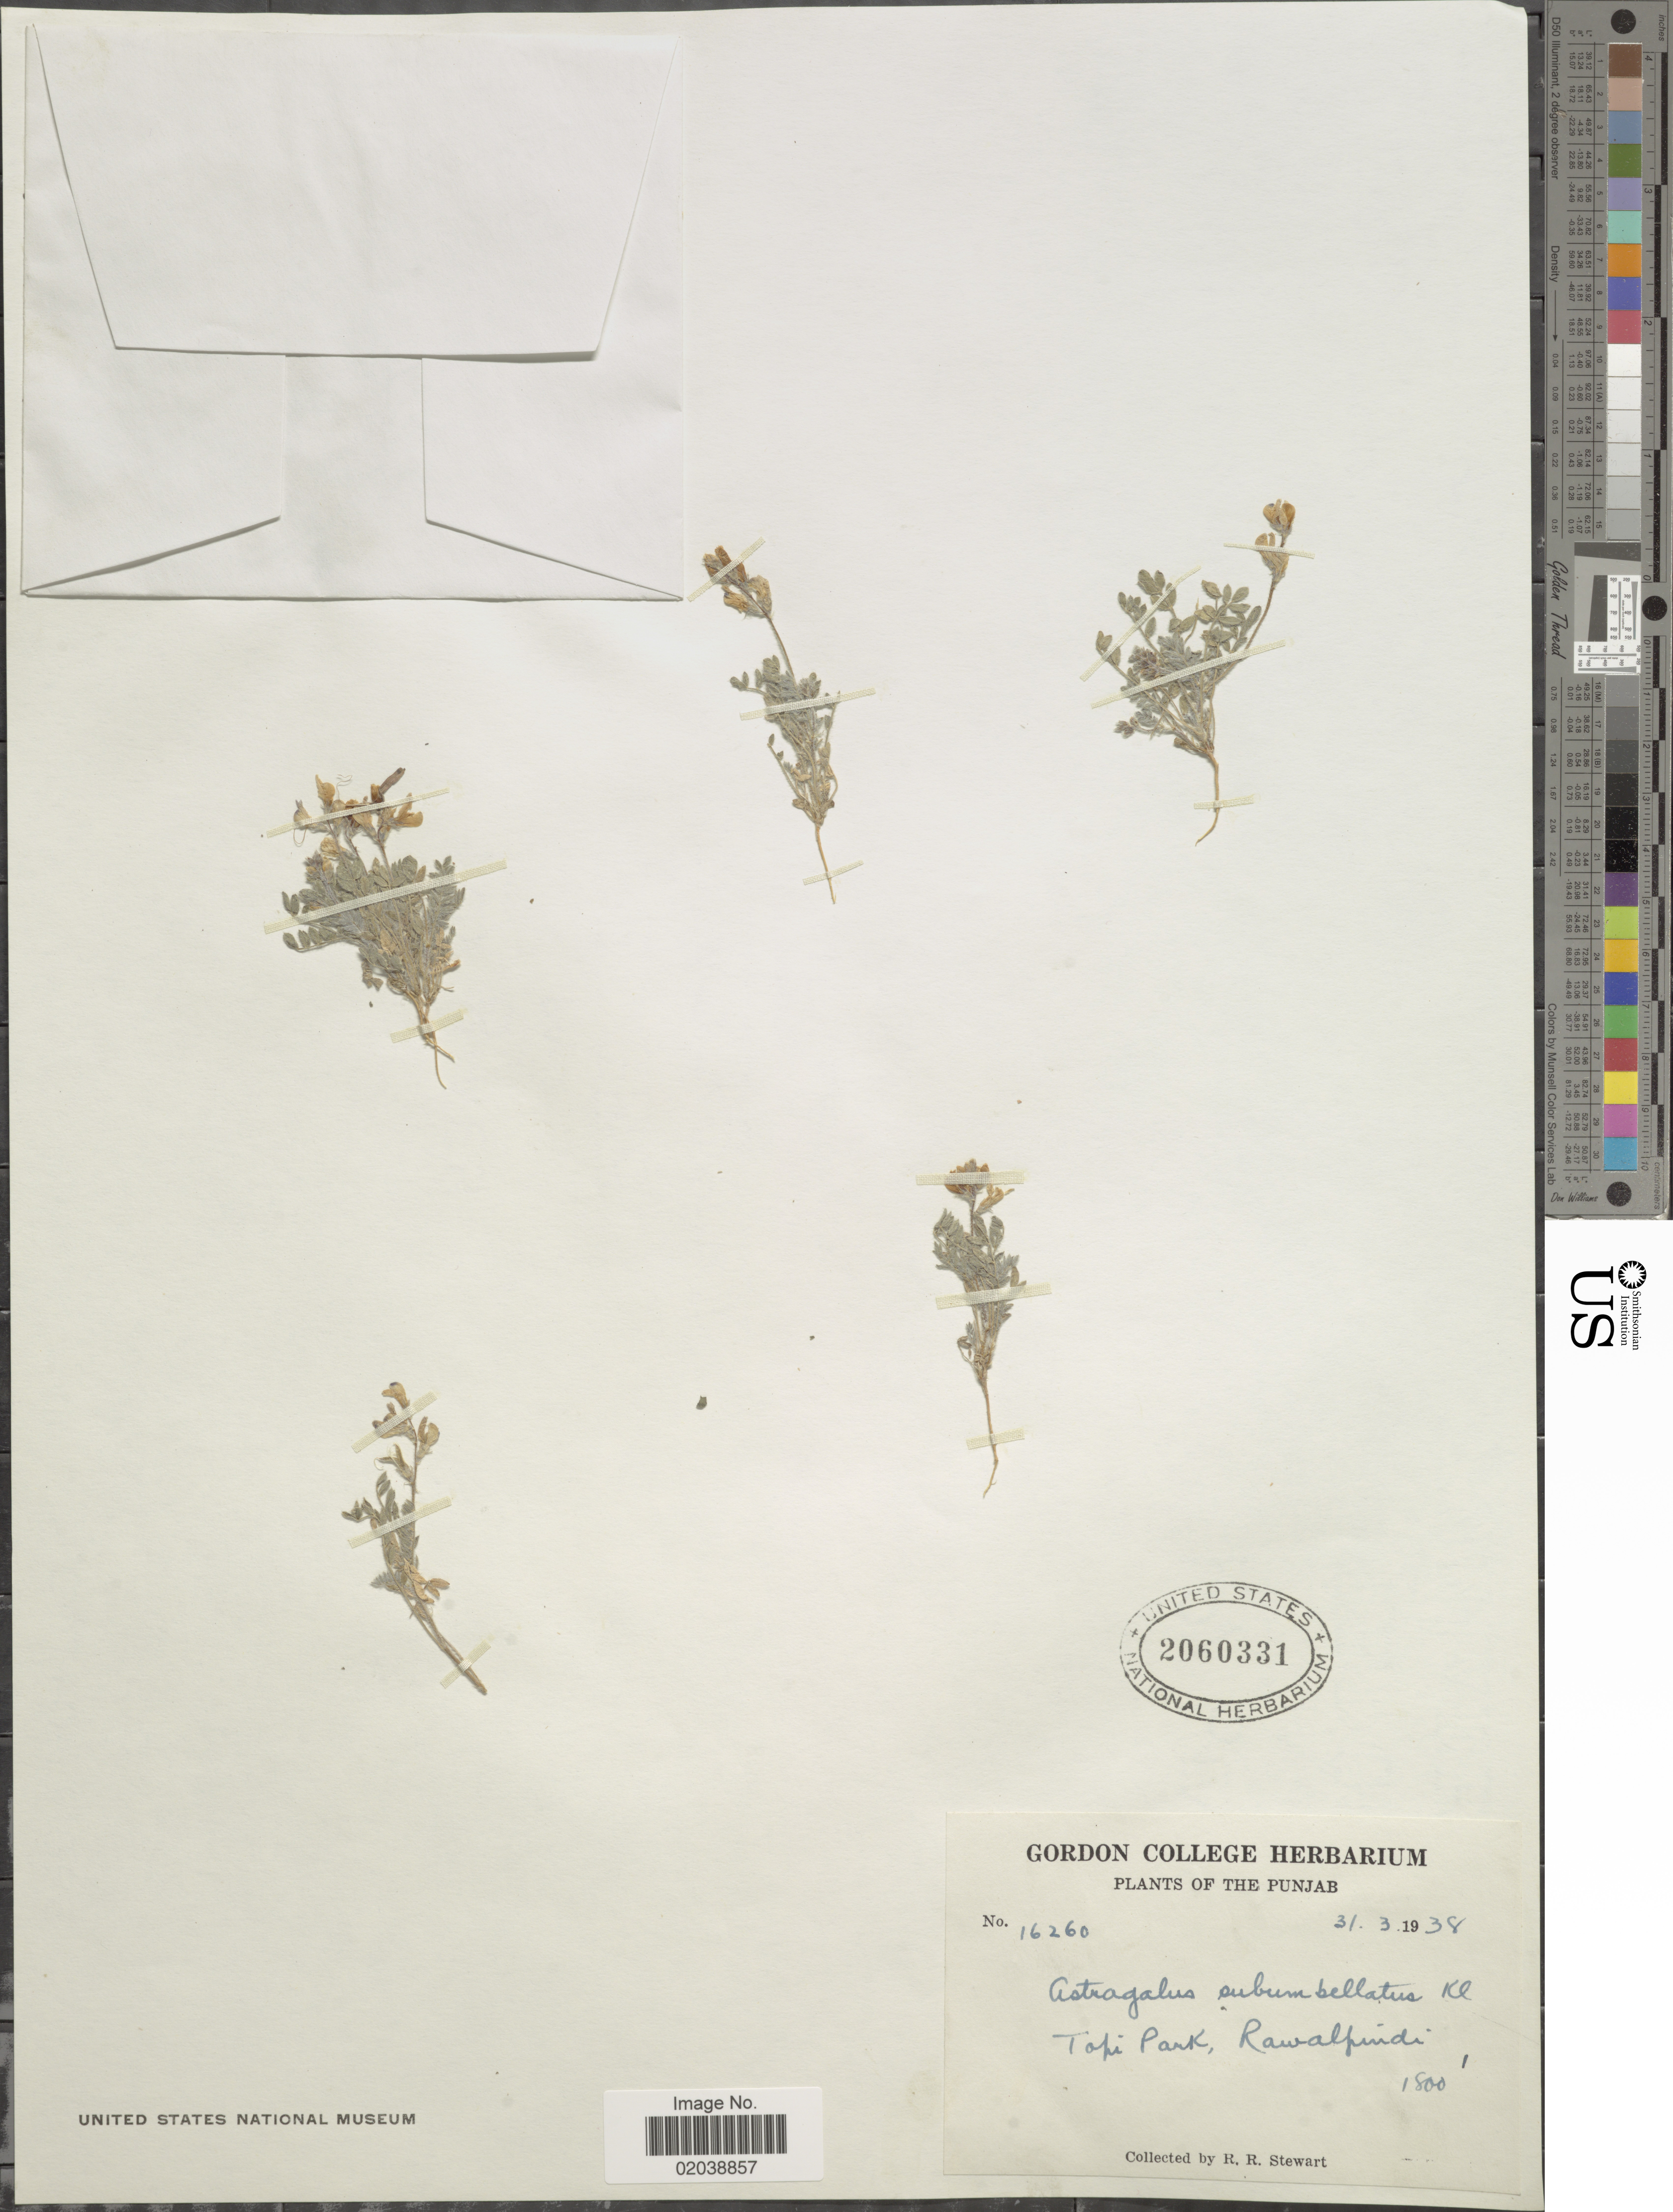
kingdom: Plantae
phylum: Tracheophyta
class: Magnoliopsida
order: Fabales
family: Fabaceae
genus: Astragalus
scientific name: Astragalus subumbellatus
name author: Klotzsch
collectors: R. R. Stewart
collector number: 16260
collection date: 1938-03-31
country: Pakistan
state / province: Punjab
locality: Topi Park, Rawalpindi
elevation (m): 549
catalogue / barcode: US 2060331